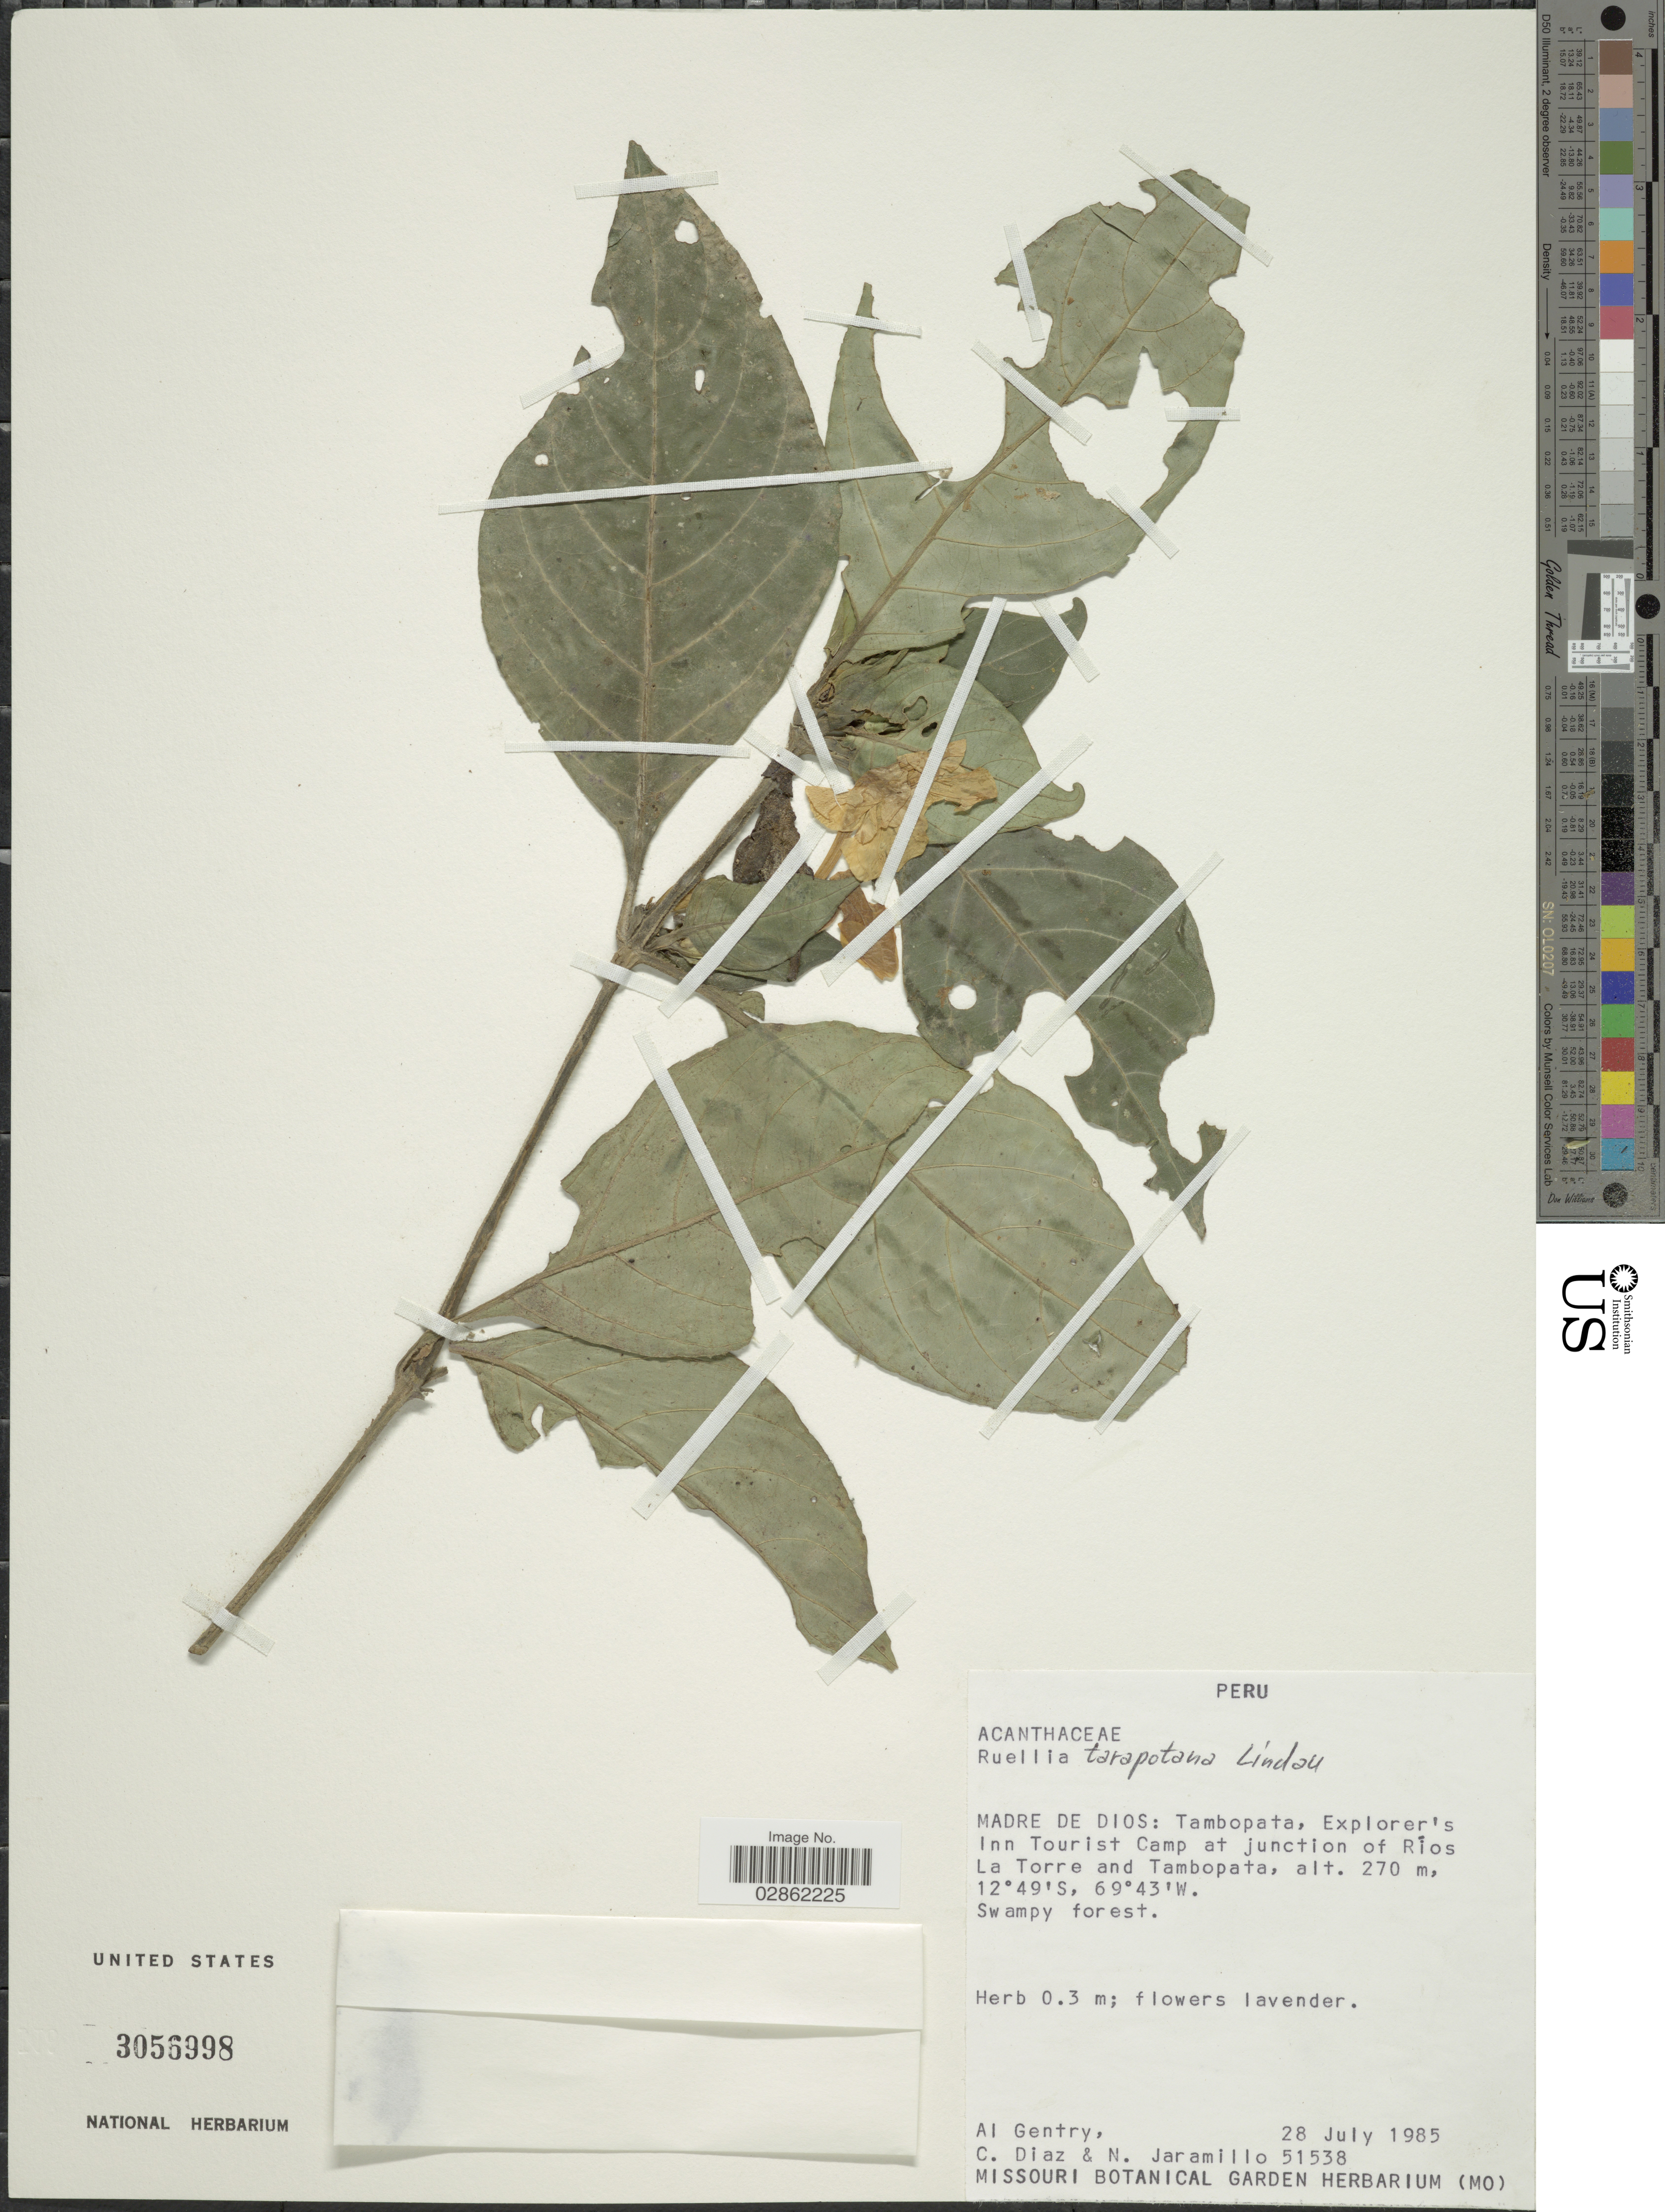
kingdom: Plantae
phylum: Tracheophyta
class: Magnoliopsida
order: Lamiales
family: Acanthaceae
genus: Ruellia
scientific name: Ruellia tarapotana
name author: Lindau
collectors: A. H. Gentry, C. Díaz & N. Jaramillo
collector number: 51538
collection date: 1985-07-28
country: Peru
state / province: Madre de Dios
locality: Tambopata, Explorer's Inn Tourist Camp at junction of Ríos La Torre and Tambopata.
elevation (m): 270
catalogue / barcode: US 3056998